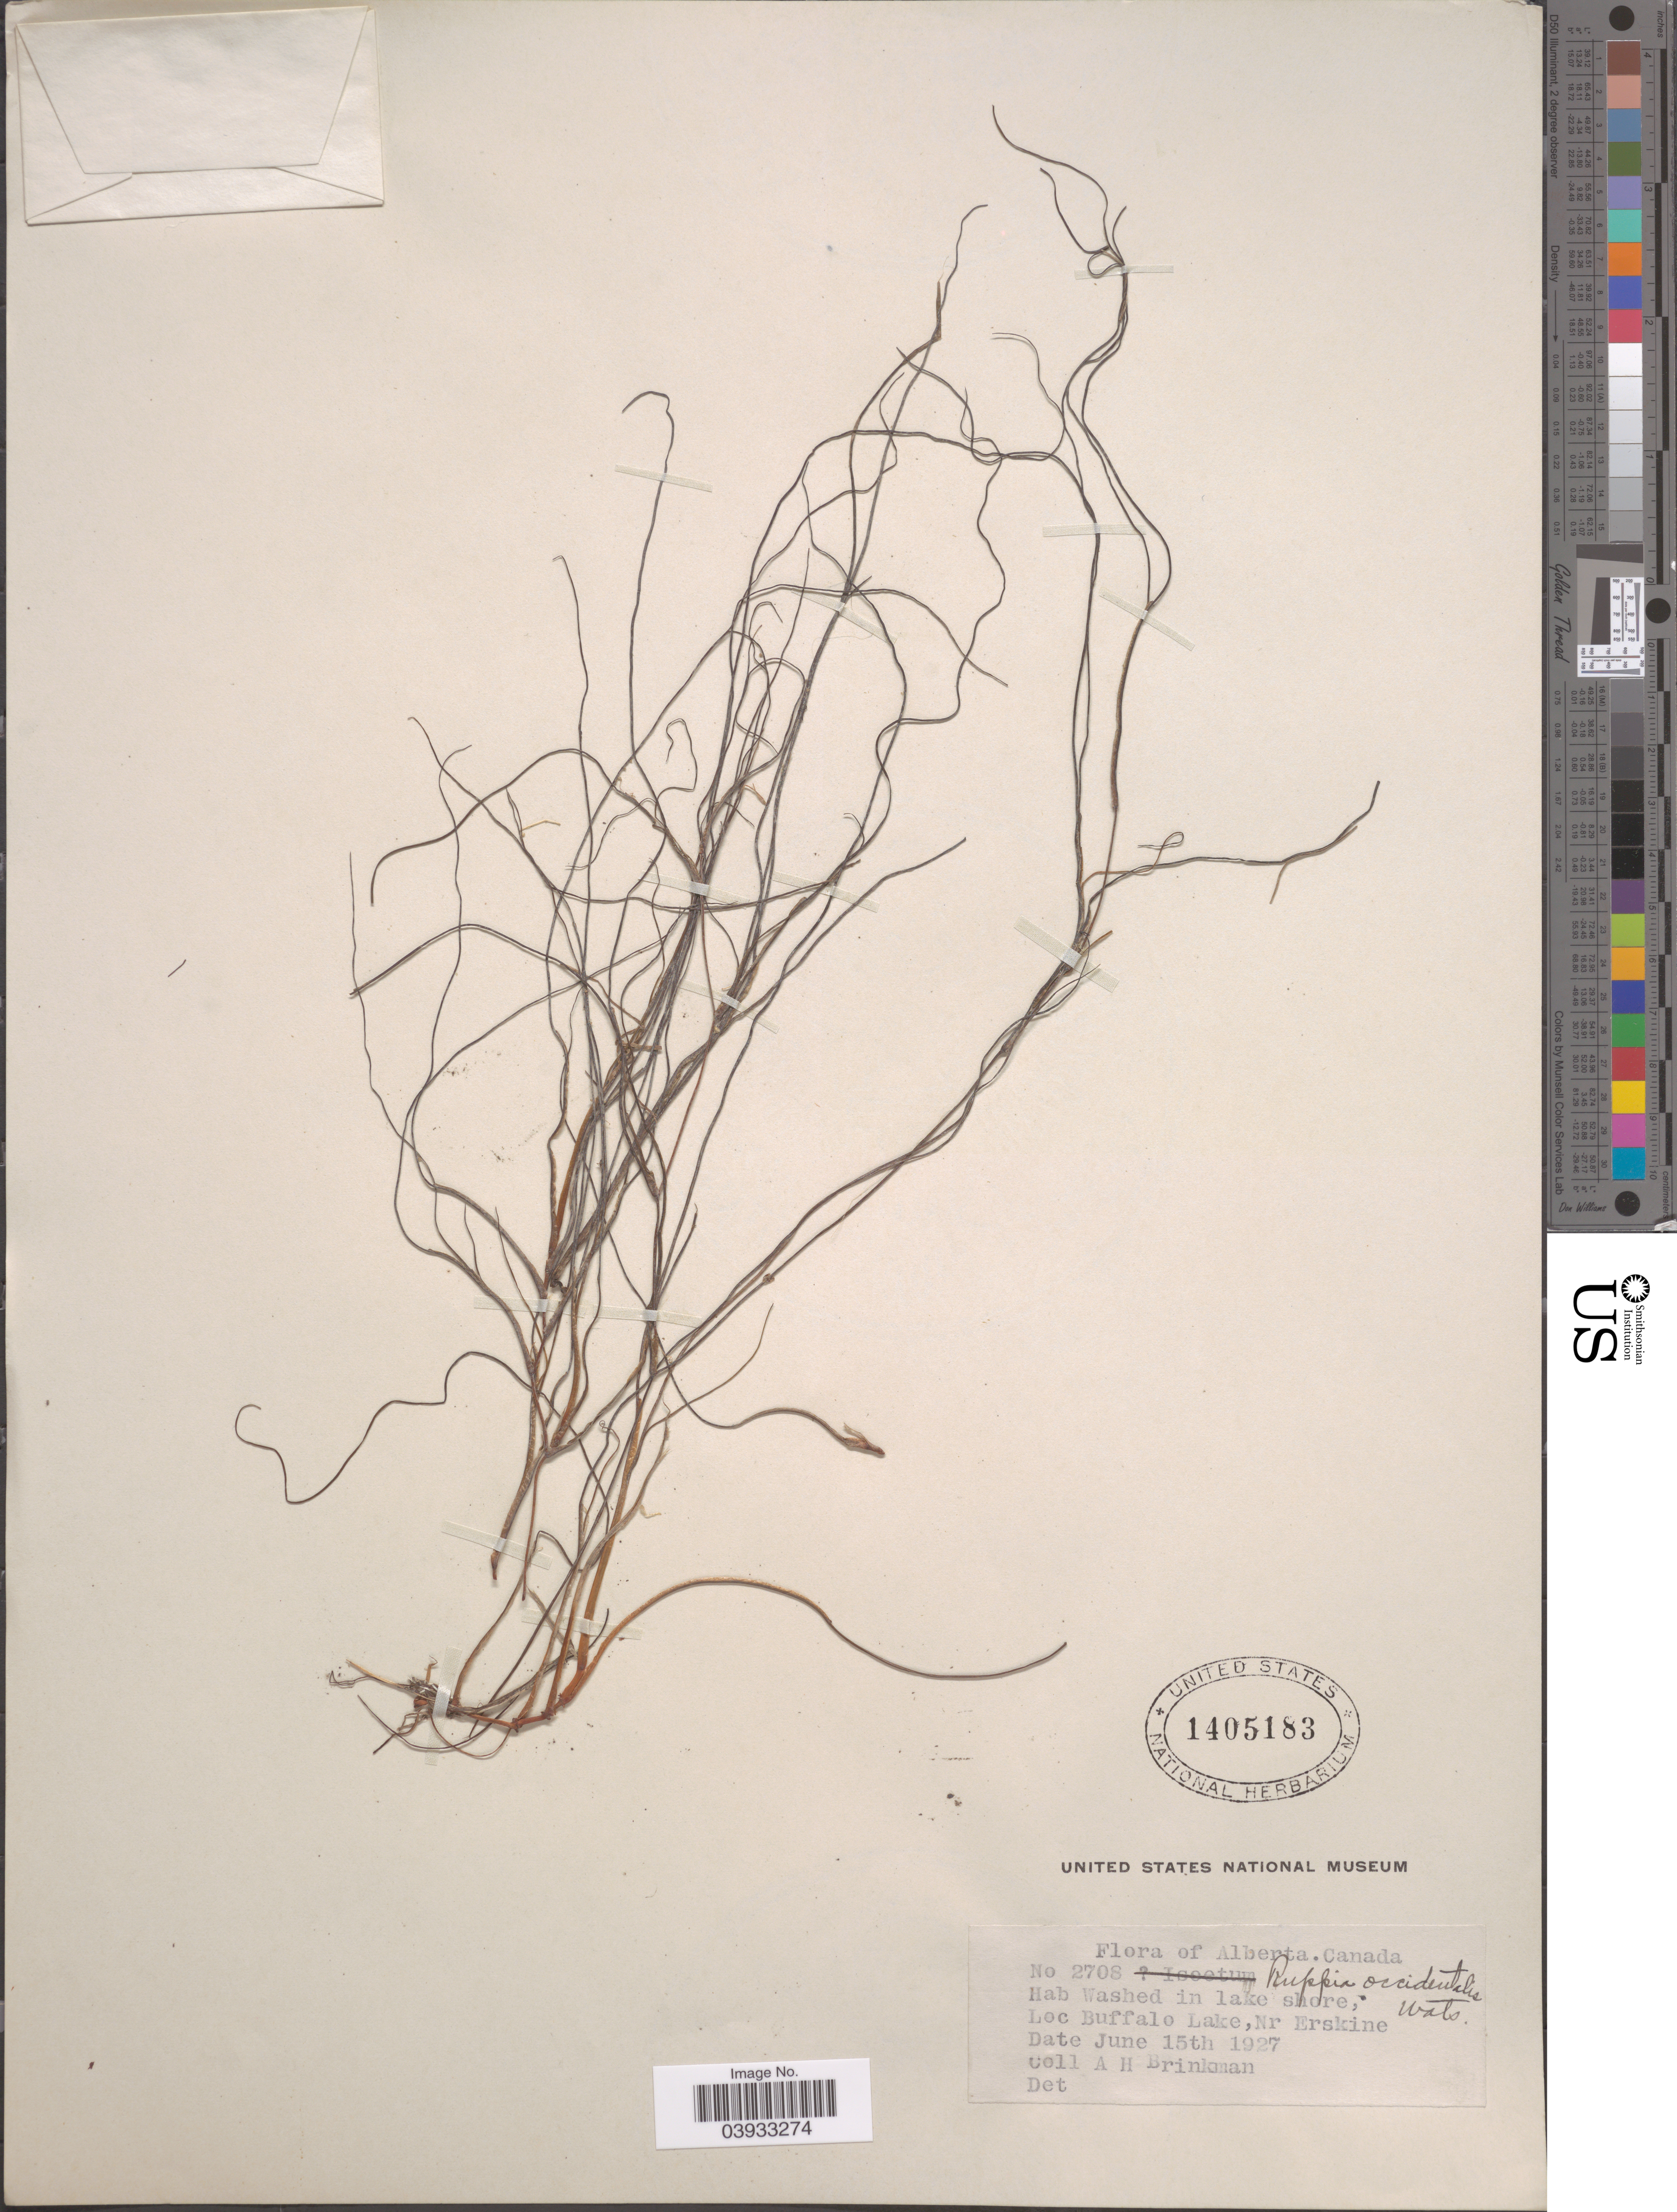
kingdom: Plantae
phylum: Tracheophyta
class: Liliopsida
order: Alismatales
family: Ruppiaceae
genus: Ruppia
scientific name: Ruppia occidentalis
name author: S. Watson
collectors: A. Brinkman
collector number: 2708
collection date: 1927-06-15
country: Canada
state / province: Alberta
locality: Buffalo Lake, Nr Erskine.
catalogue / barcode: US 1405183